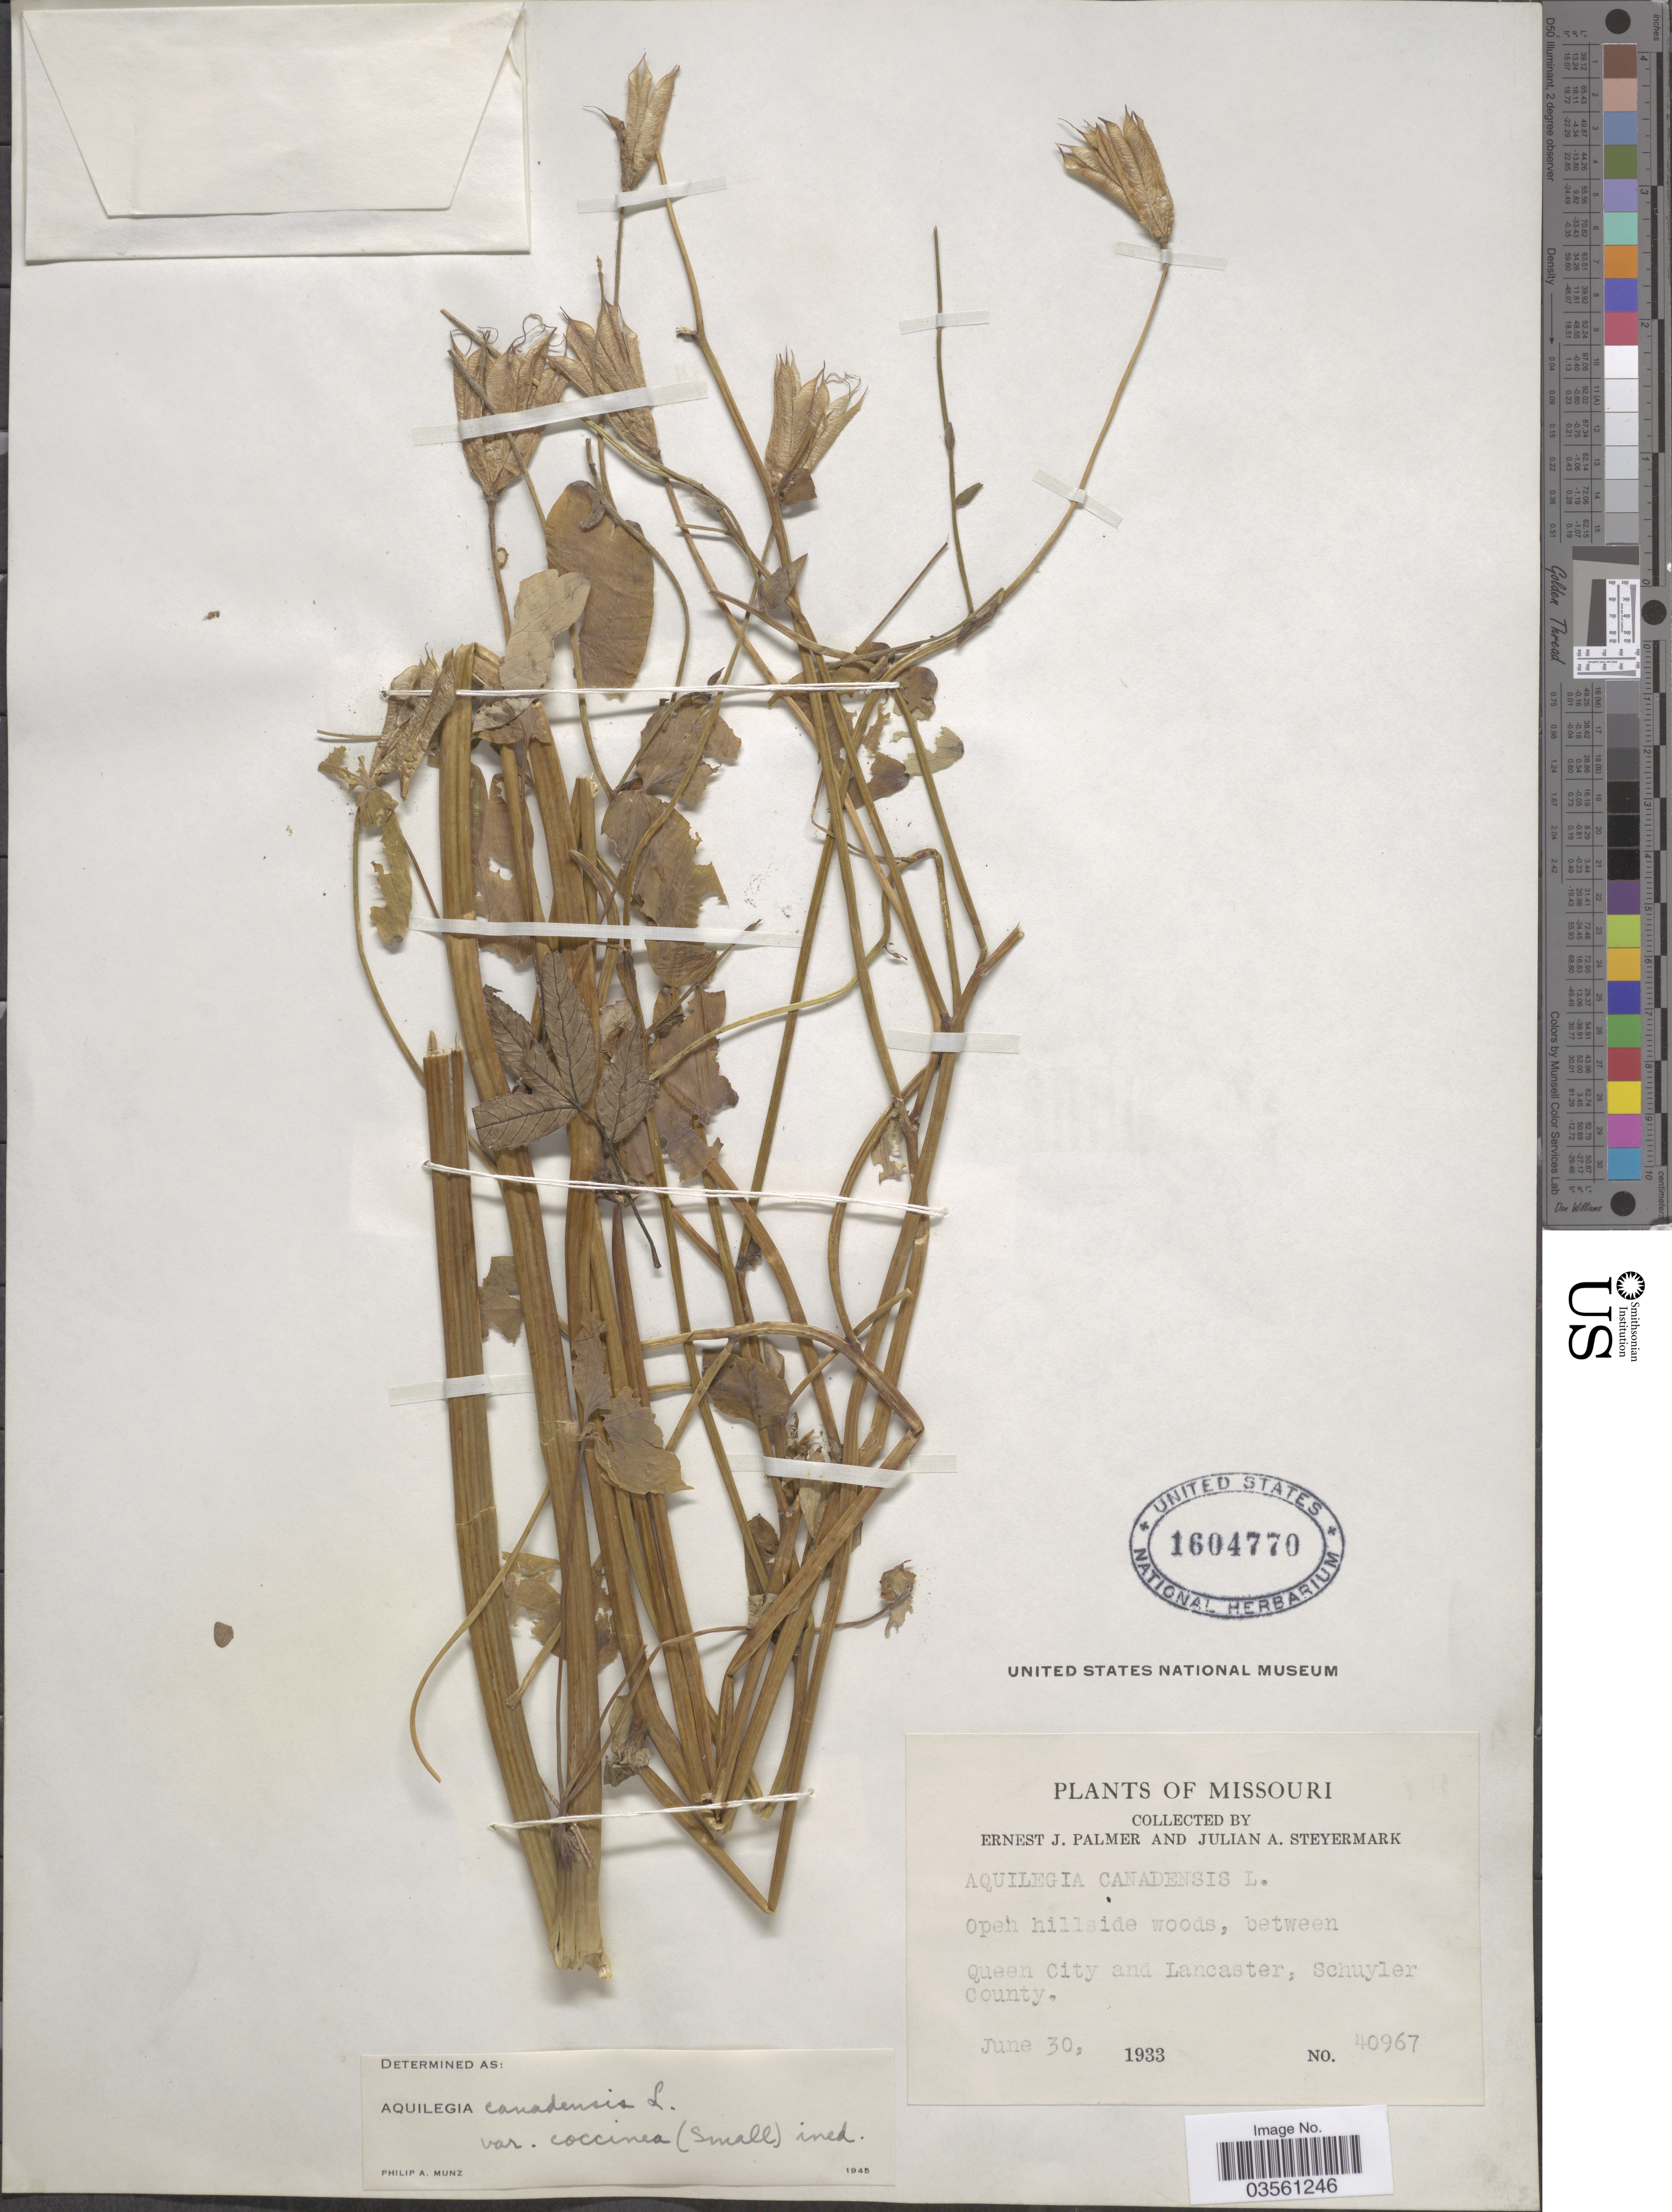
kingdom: Plantae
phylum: Tracheophyta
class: Magnoliopsida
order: Ranunculales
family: Ranunculaceae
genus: Aquilegia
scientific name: Aquilegia canadensis var. coccinea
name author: (Small) Munz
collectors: E. J. Palmer & J. Steyermark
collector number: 40967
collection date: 1933-06-30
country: United States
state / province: Missouri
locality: Between Queen City and Lancaster, Schuyler County.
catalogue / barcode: US 1604770